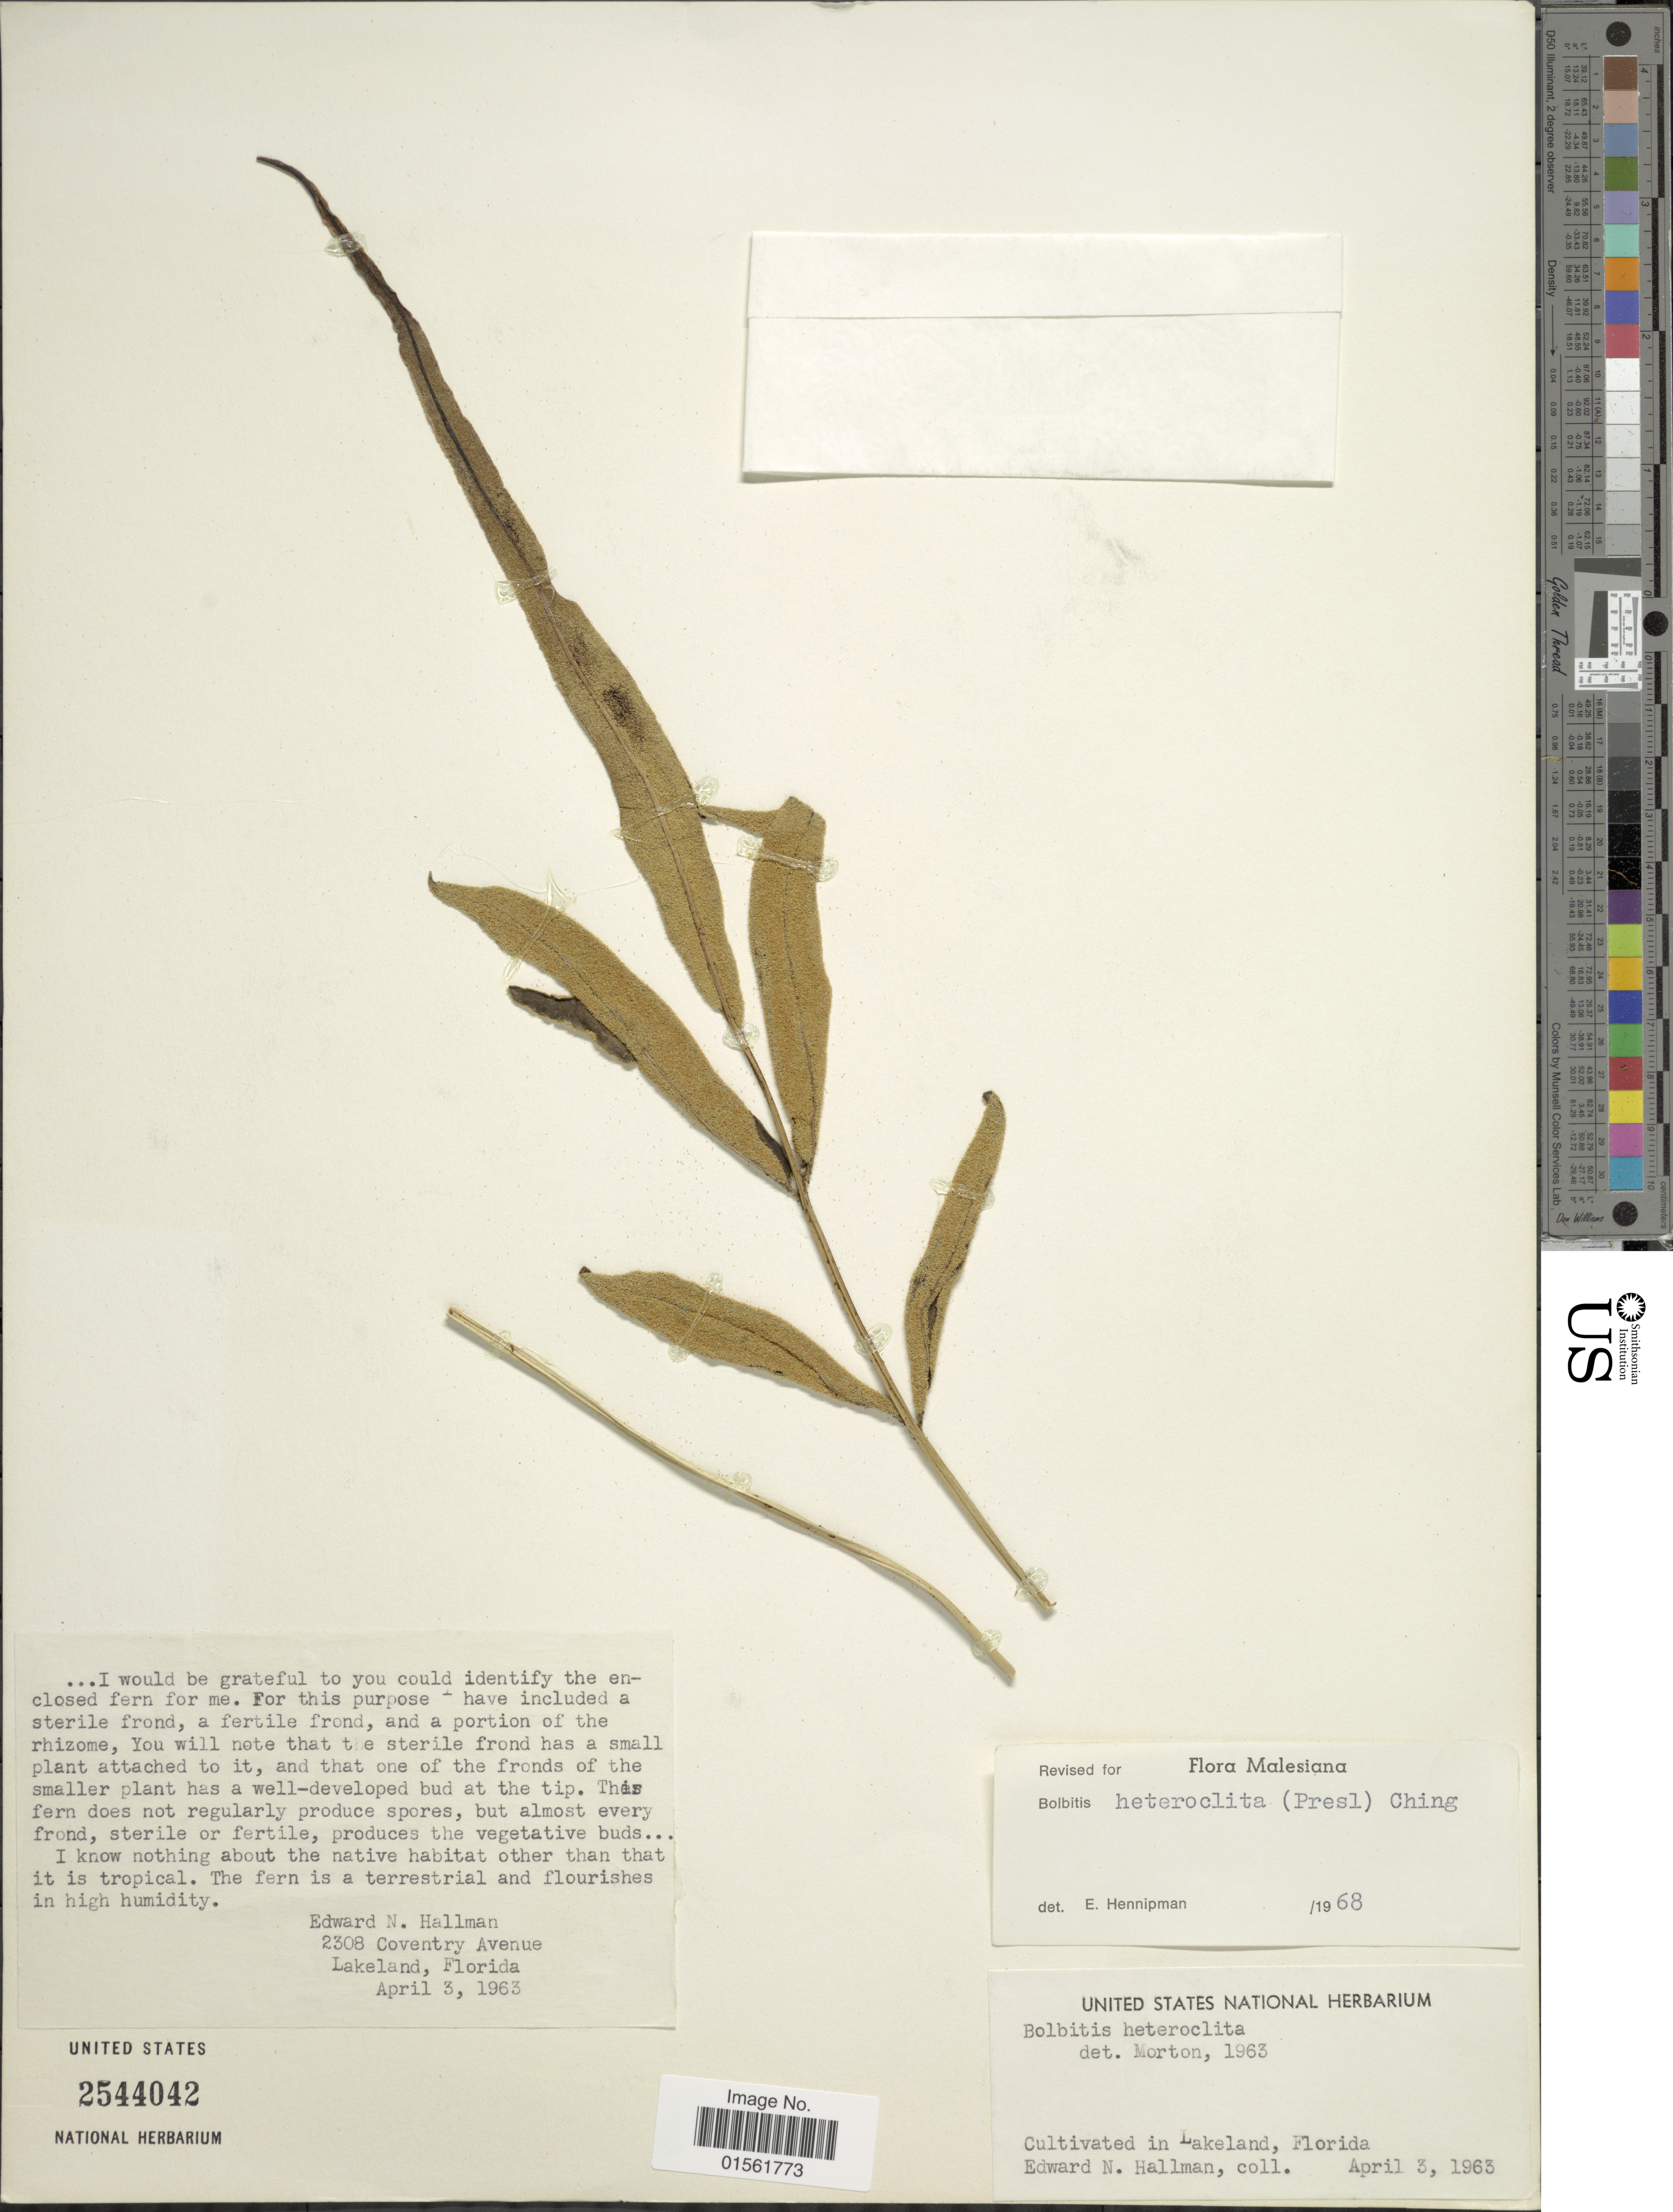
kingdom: Plantae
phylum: Tracheophyta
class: Polypodiopsida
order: Polypodiales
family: Dryopteridaceae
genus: Bolbitis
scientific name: Bolbitis heteroclita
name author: (C. Presl) Ching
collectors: E. Hallman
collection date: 1963-04-03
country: United States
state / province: Florida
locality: Lakeland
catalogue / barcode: US 2544042